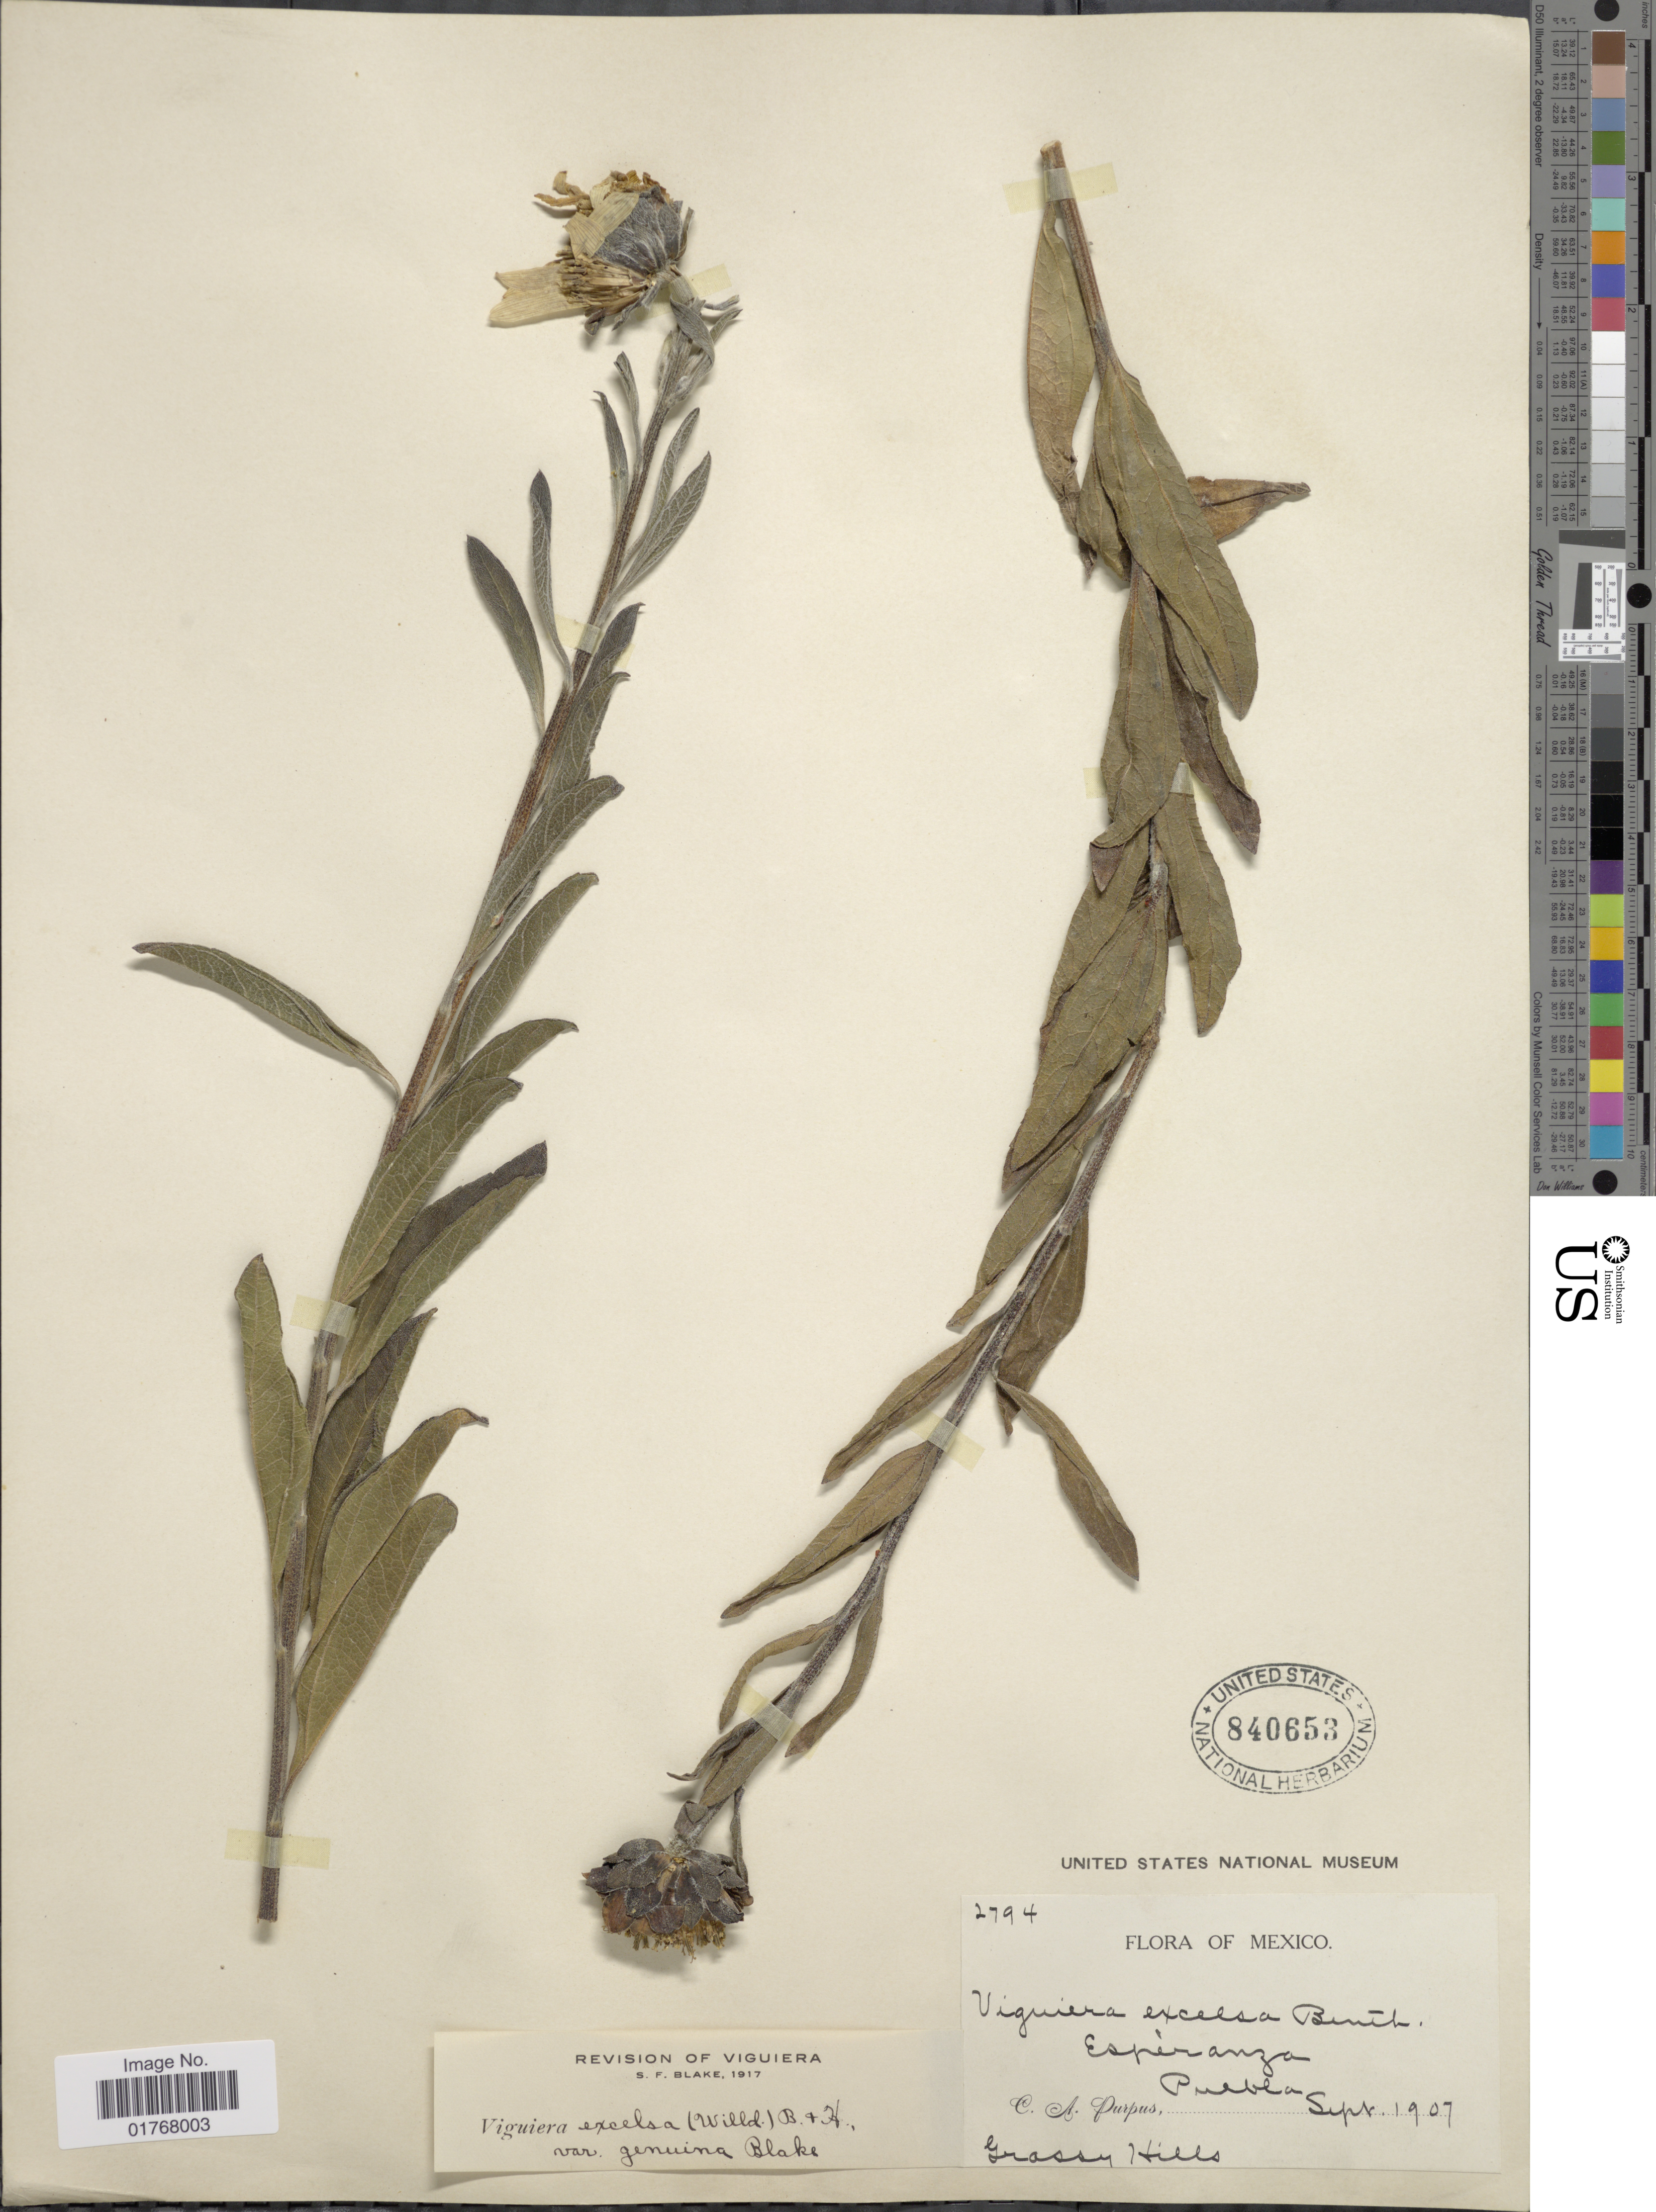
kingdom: Plantae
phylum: Tracheophyta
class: Magnoliopsida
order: Asterales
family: Asteraceae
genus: Viguiera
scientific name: Viguiera excelsa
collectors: C. A. Purpus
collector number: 2794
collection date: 1907-09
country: Mexico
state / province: Puebla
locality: Espéranza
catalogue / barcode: US 840653